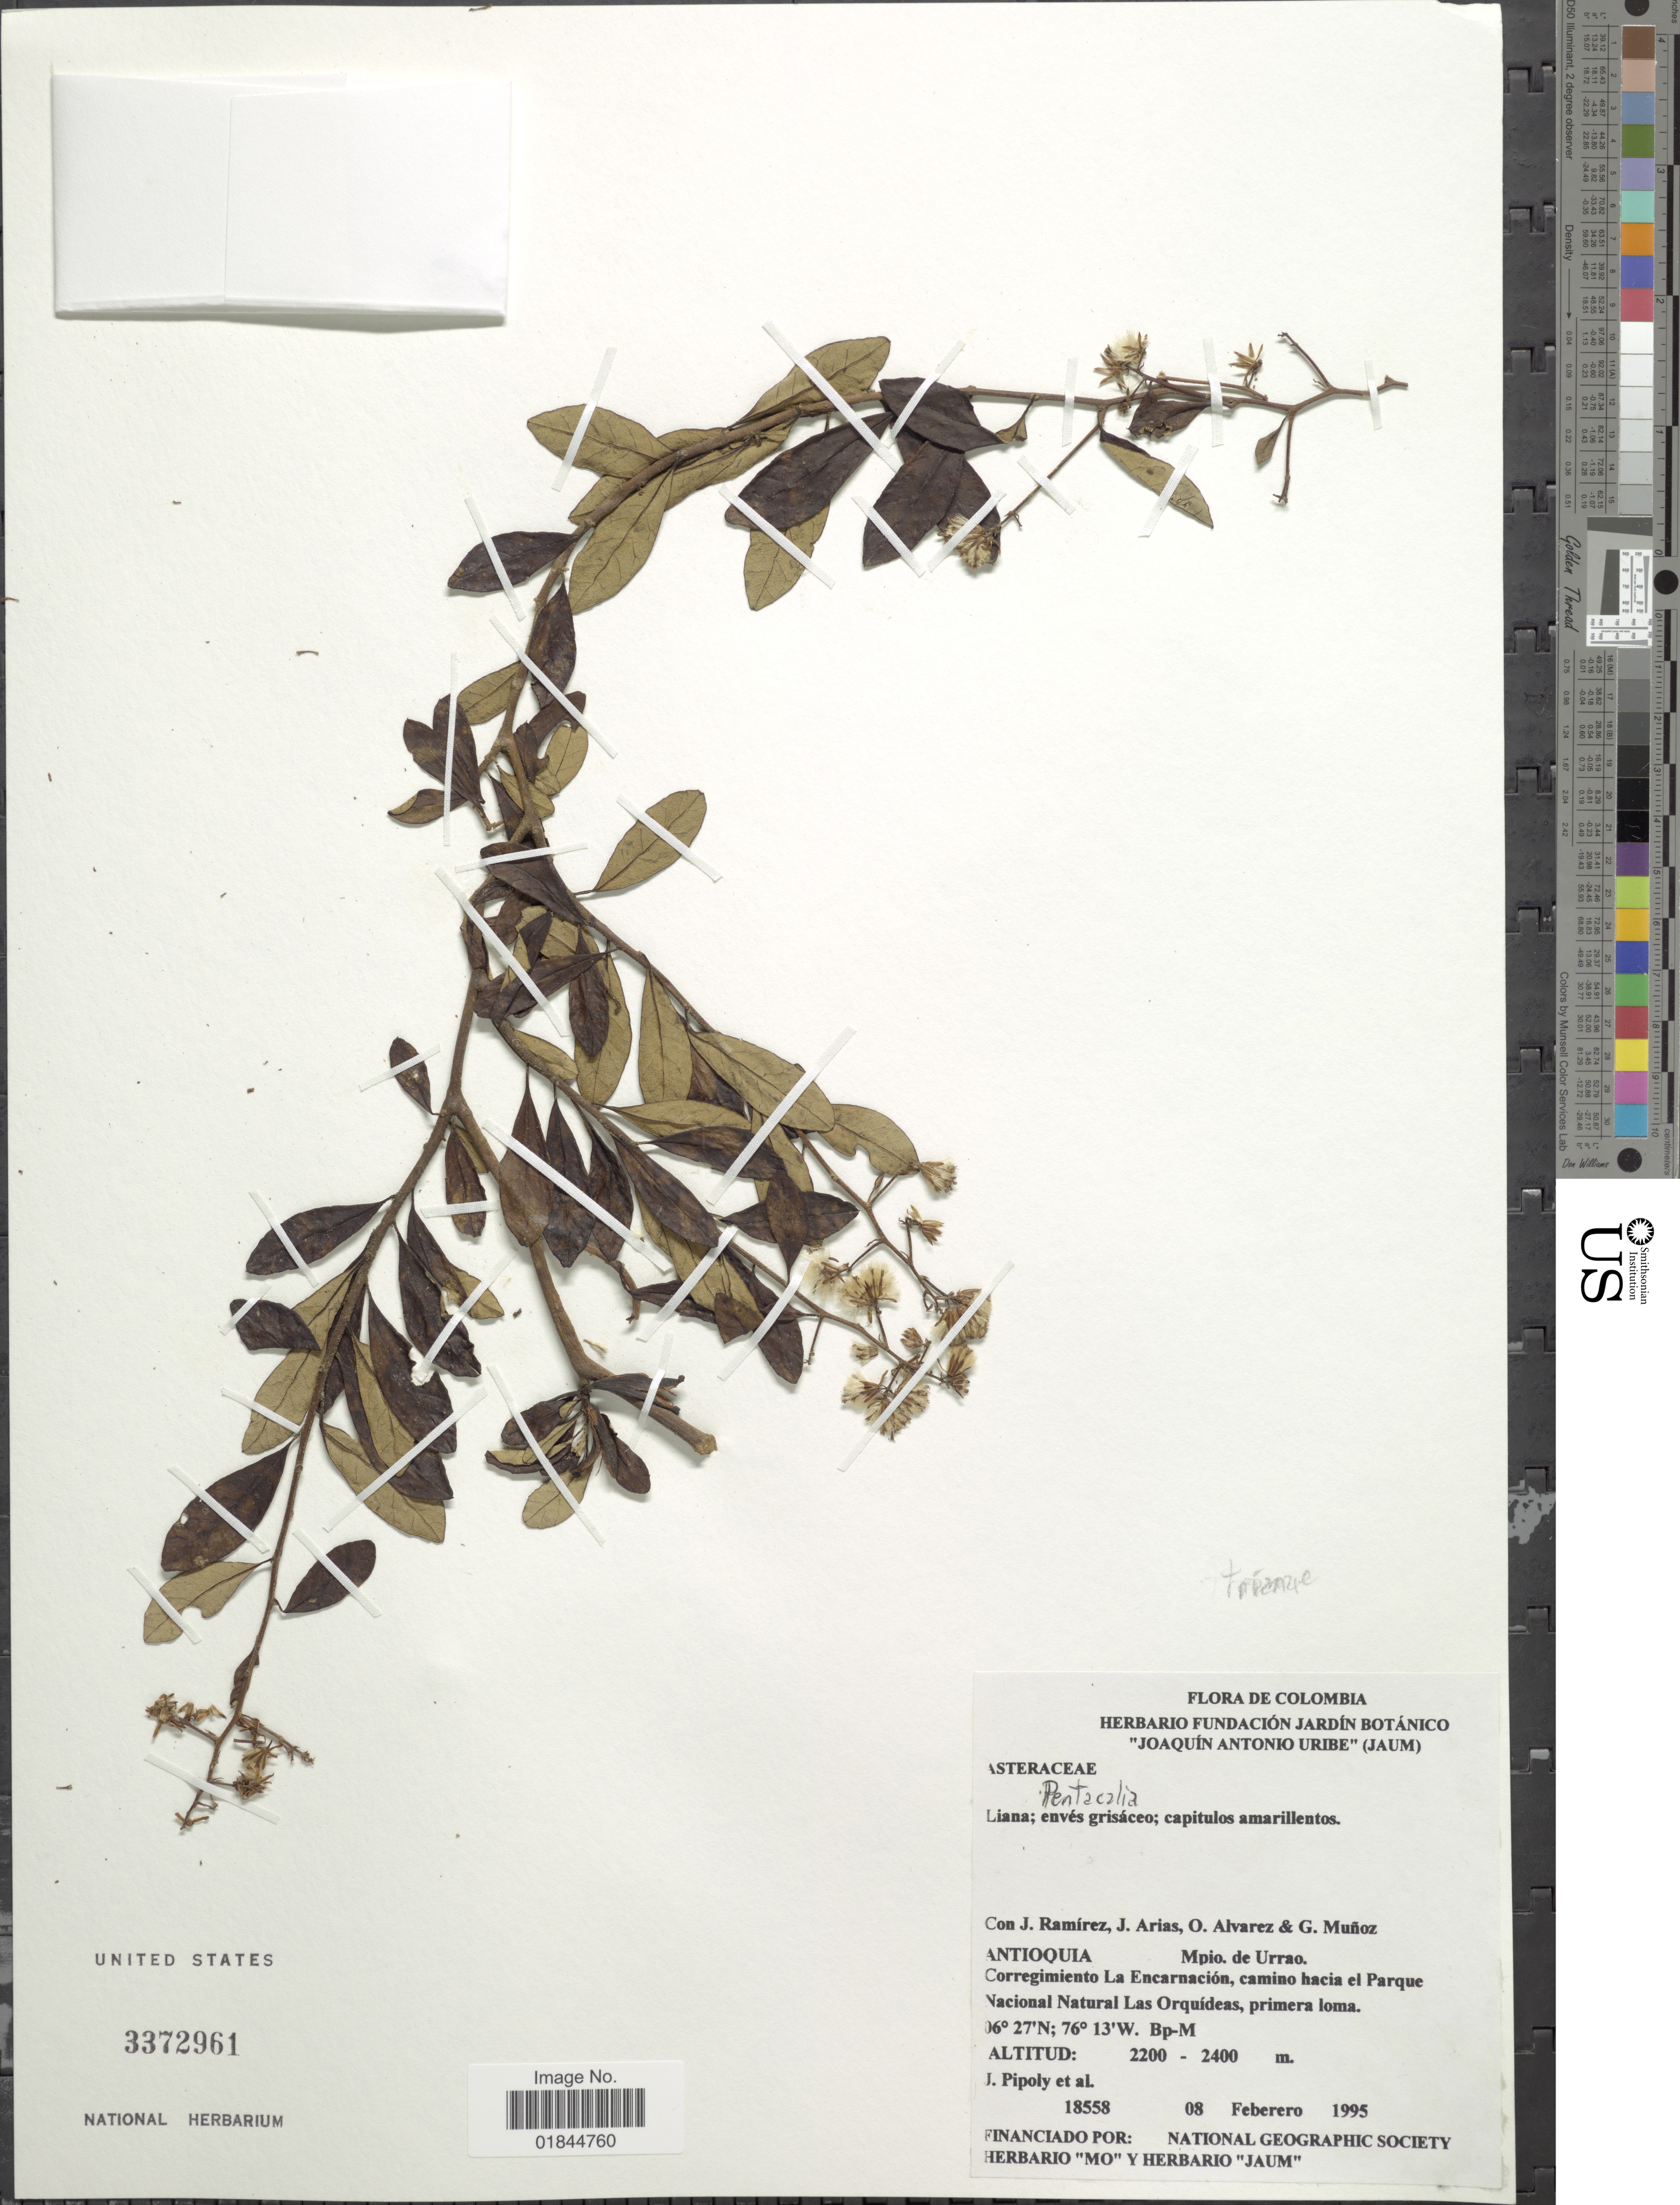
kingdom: Plantae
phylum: Tracheophyta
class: Magnoliopsida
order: Asterales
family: Asteraceae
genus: Pentacalia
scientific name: Pentacalia sp.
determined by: Calvo, Joel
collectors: J. J. Pipoly, J. Ramírez, J. Arias, O. Alvarez & G. Muñoz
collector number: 18558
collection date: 1995-02-08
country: Colombia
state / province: Antioquia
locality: Antioquia. Mpio. de Urrao. Corregimiento La Encarnacion, camino hacia el Parque Nacional Natural las Orquideas, primera loma.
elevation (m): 2200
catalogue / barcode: US 3372961